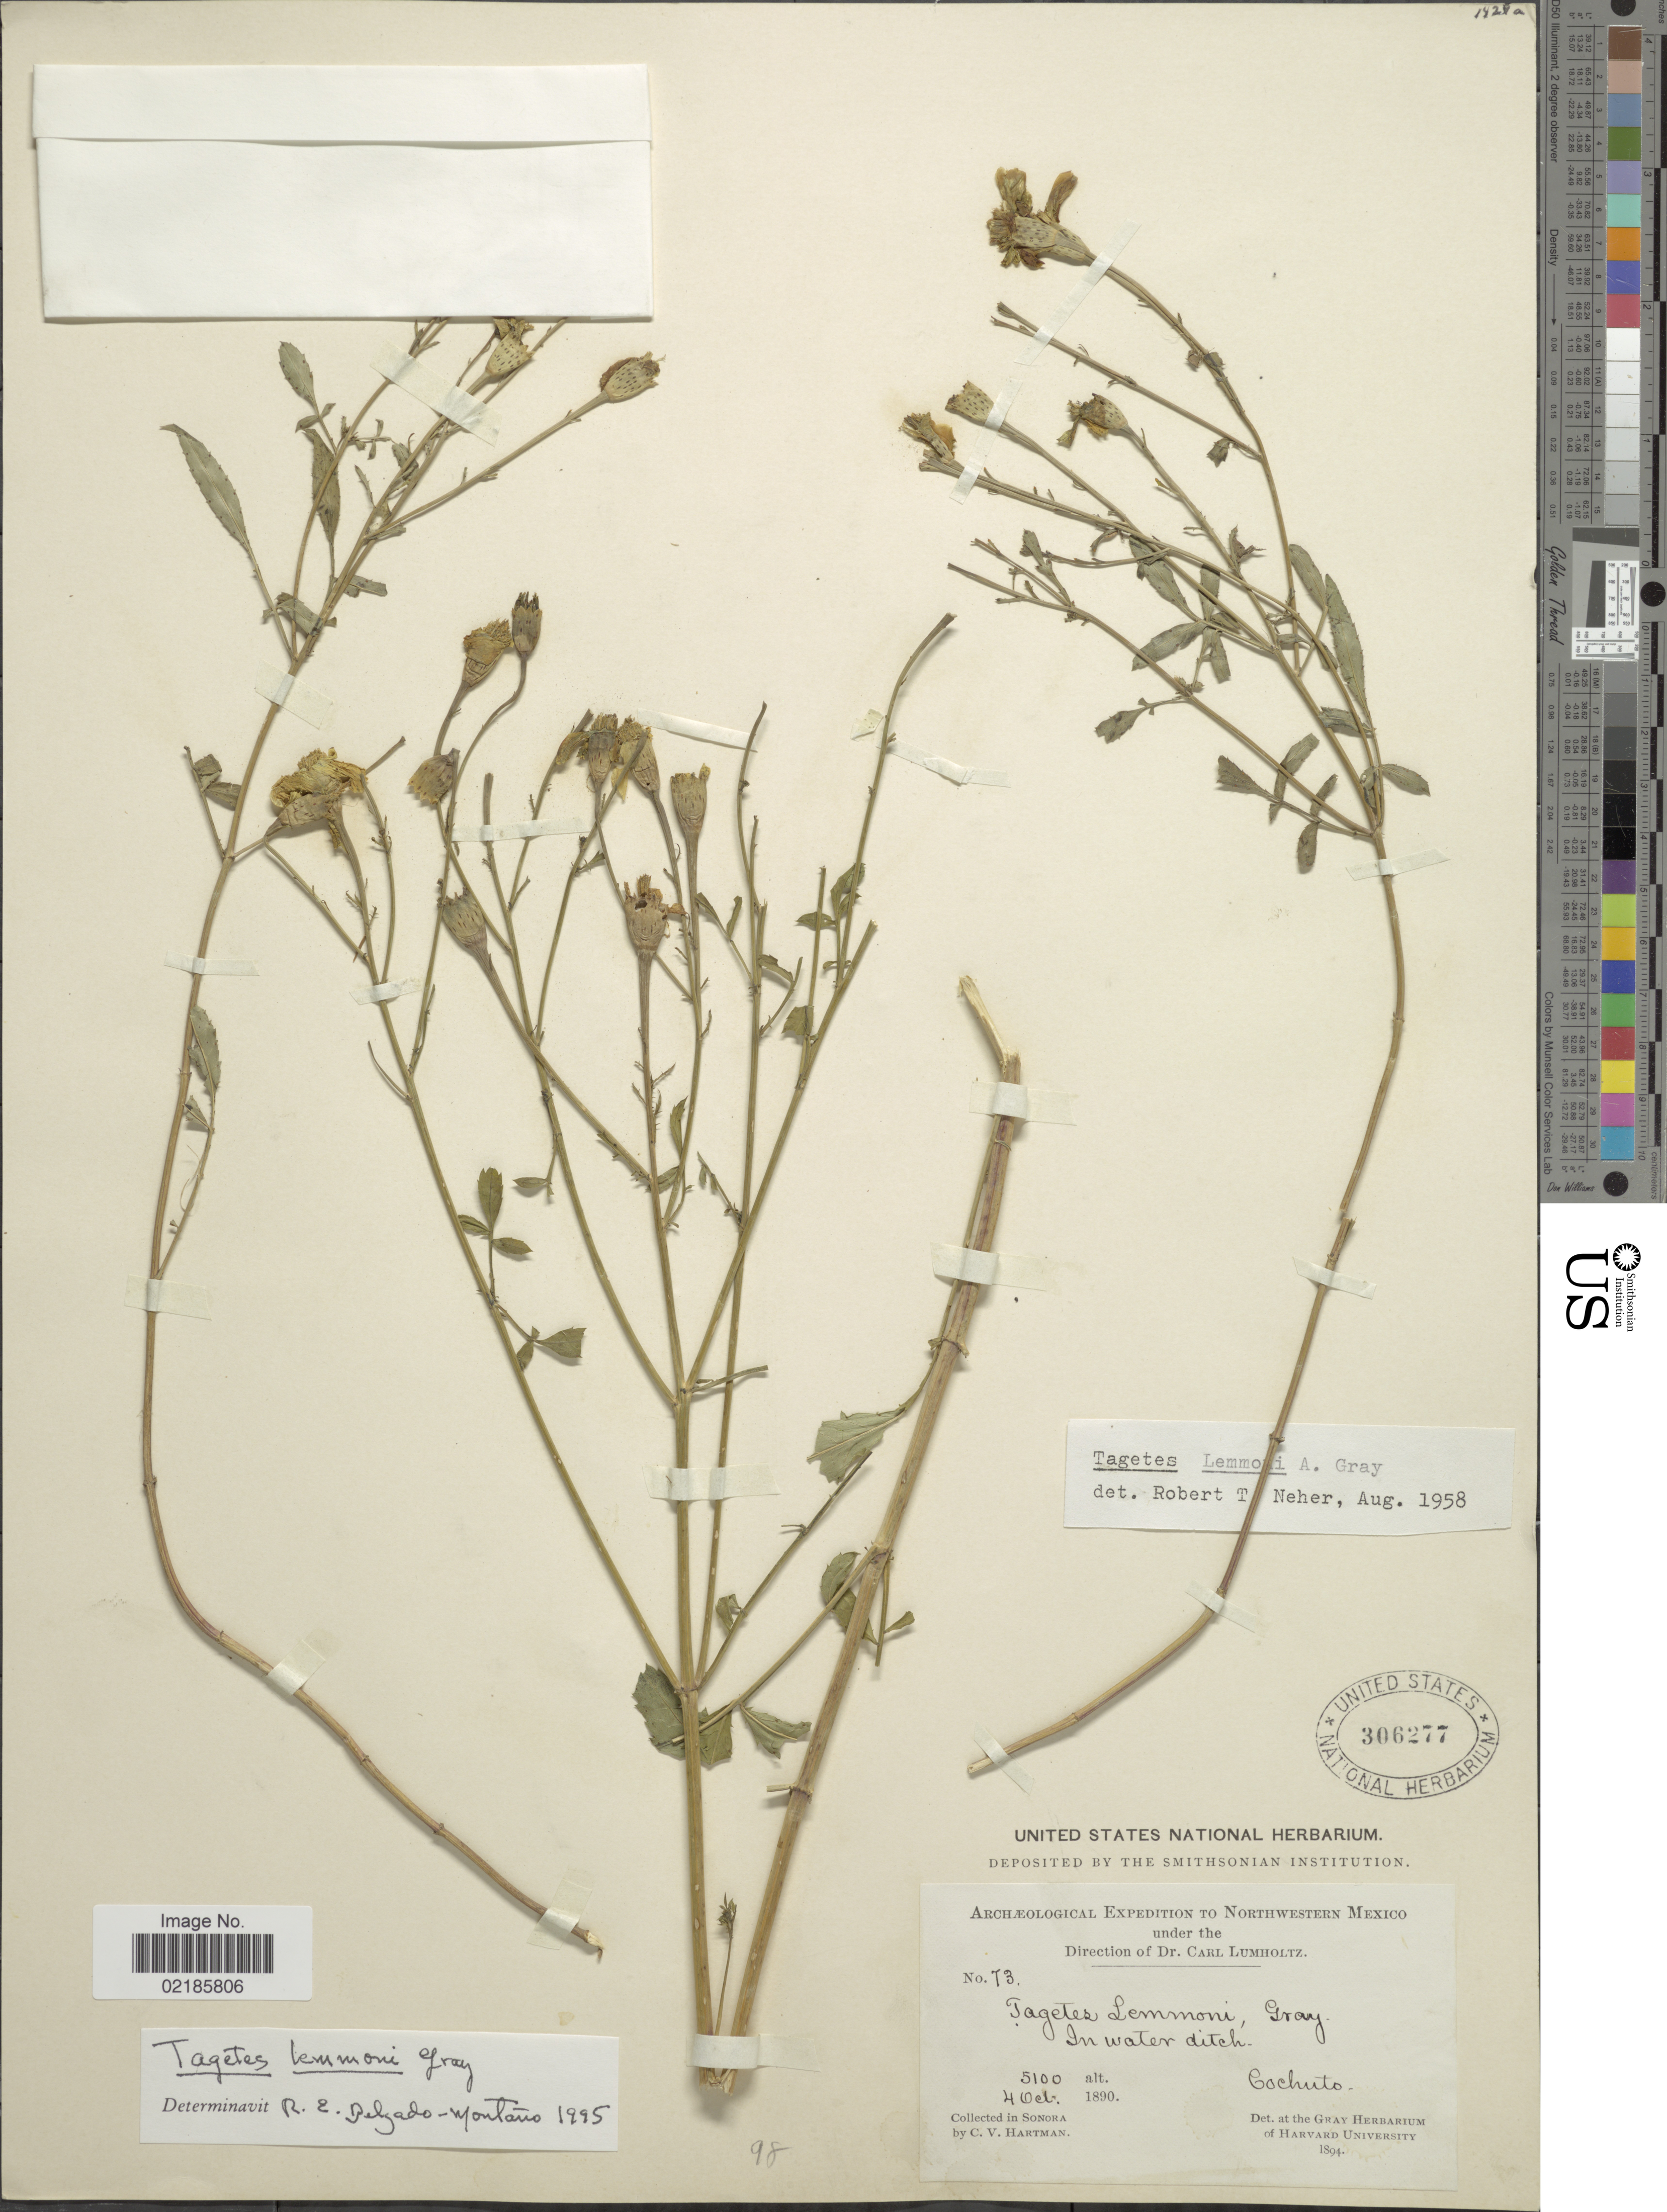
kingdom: Plantae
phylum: Tracheophyta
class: Magnoliopsida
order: Asterales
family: Asteraceae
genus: Tagetes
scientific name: Tagetes lemmonii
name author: A. Gray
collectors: C. V. Hartman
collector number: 73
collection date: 1890-10-04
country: Mexico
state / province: Sonora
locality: Northwestern Mexico. Cochuto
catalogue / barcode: US 306277